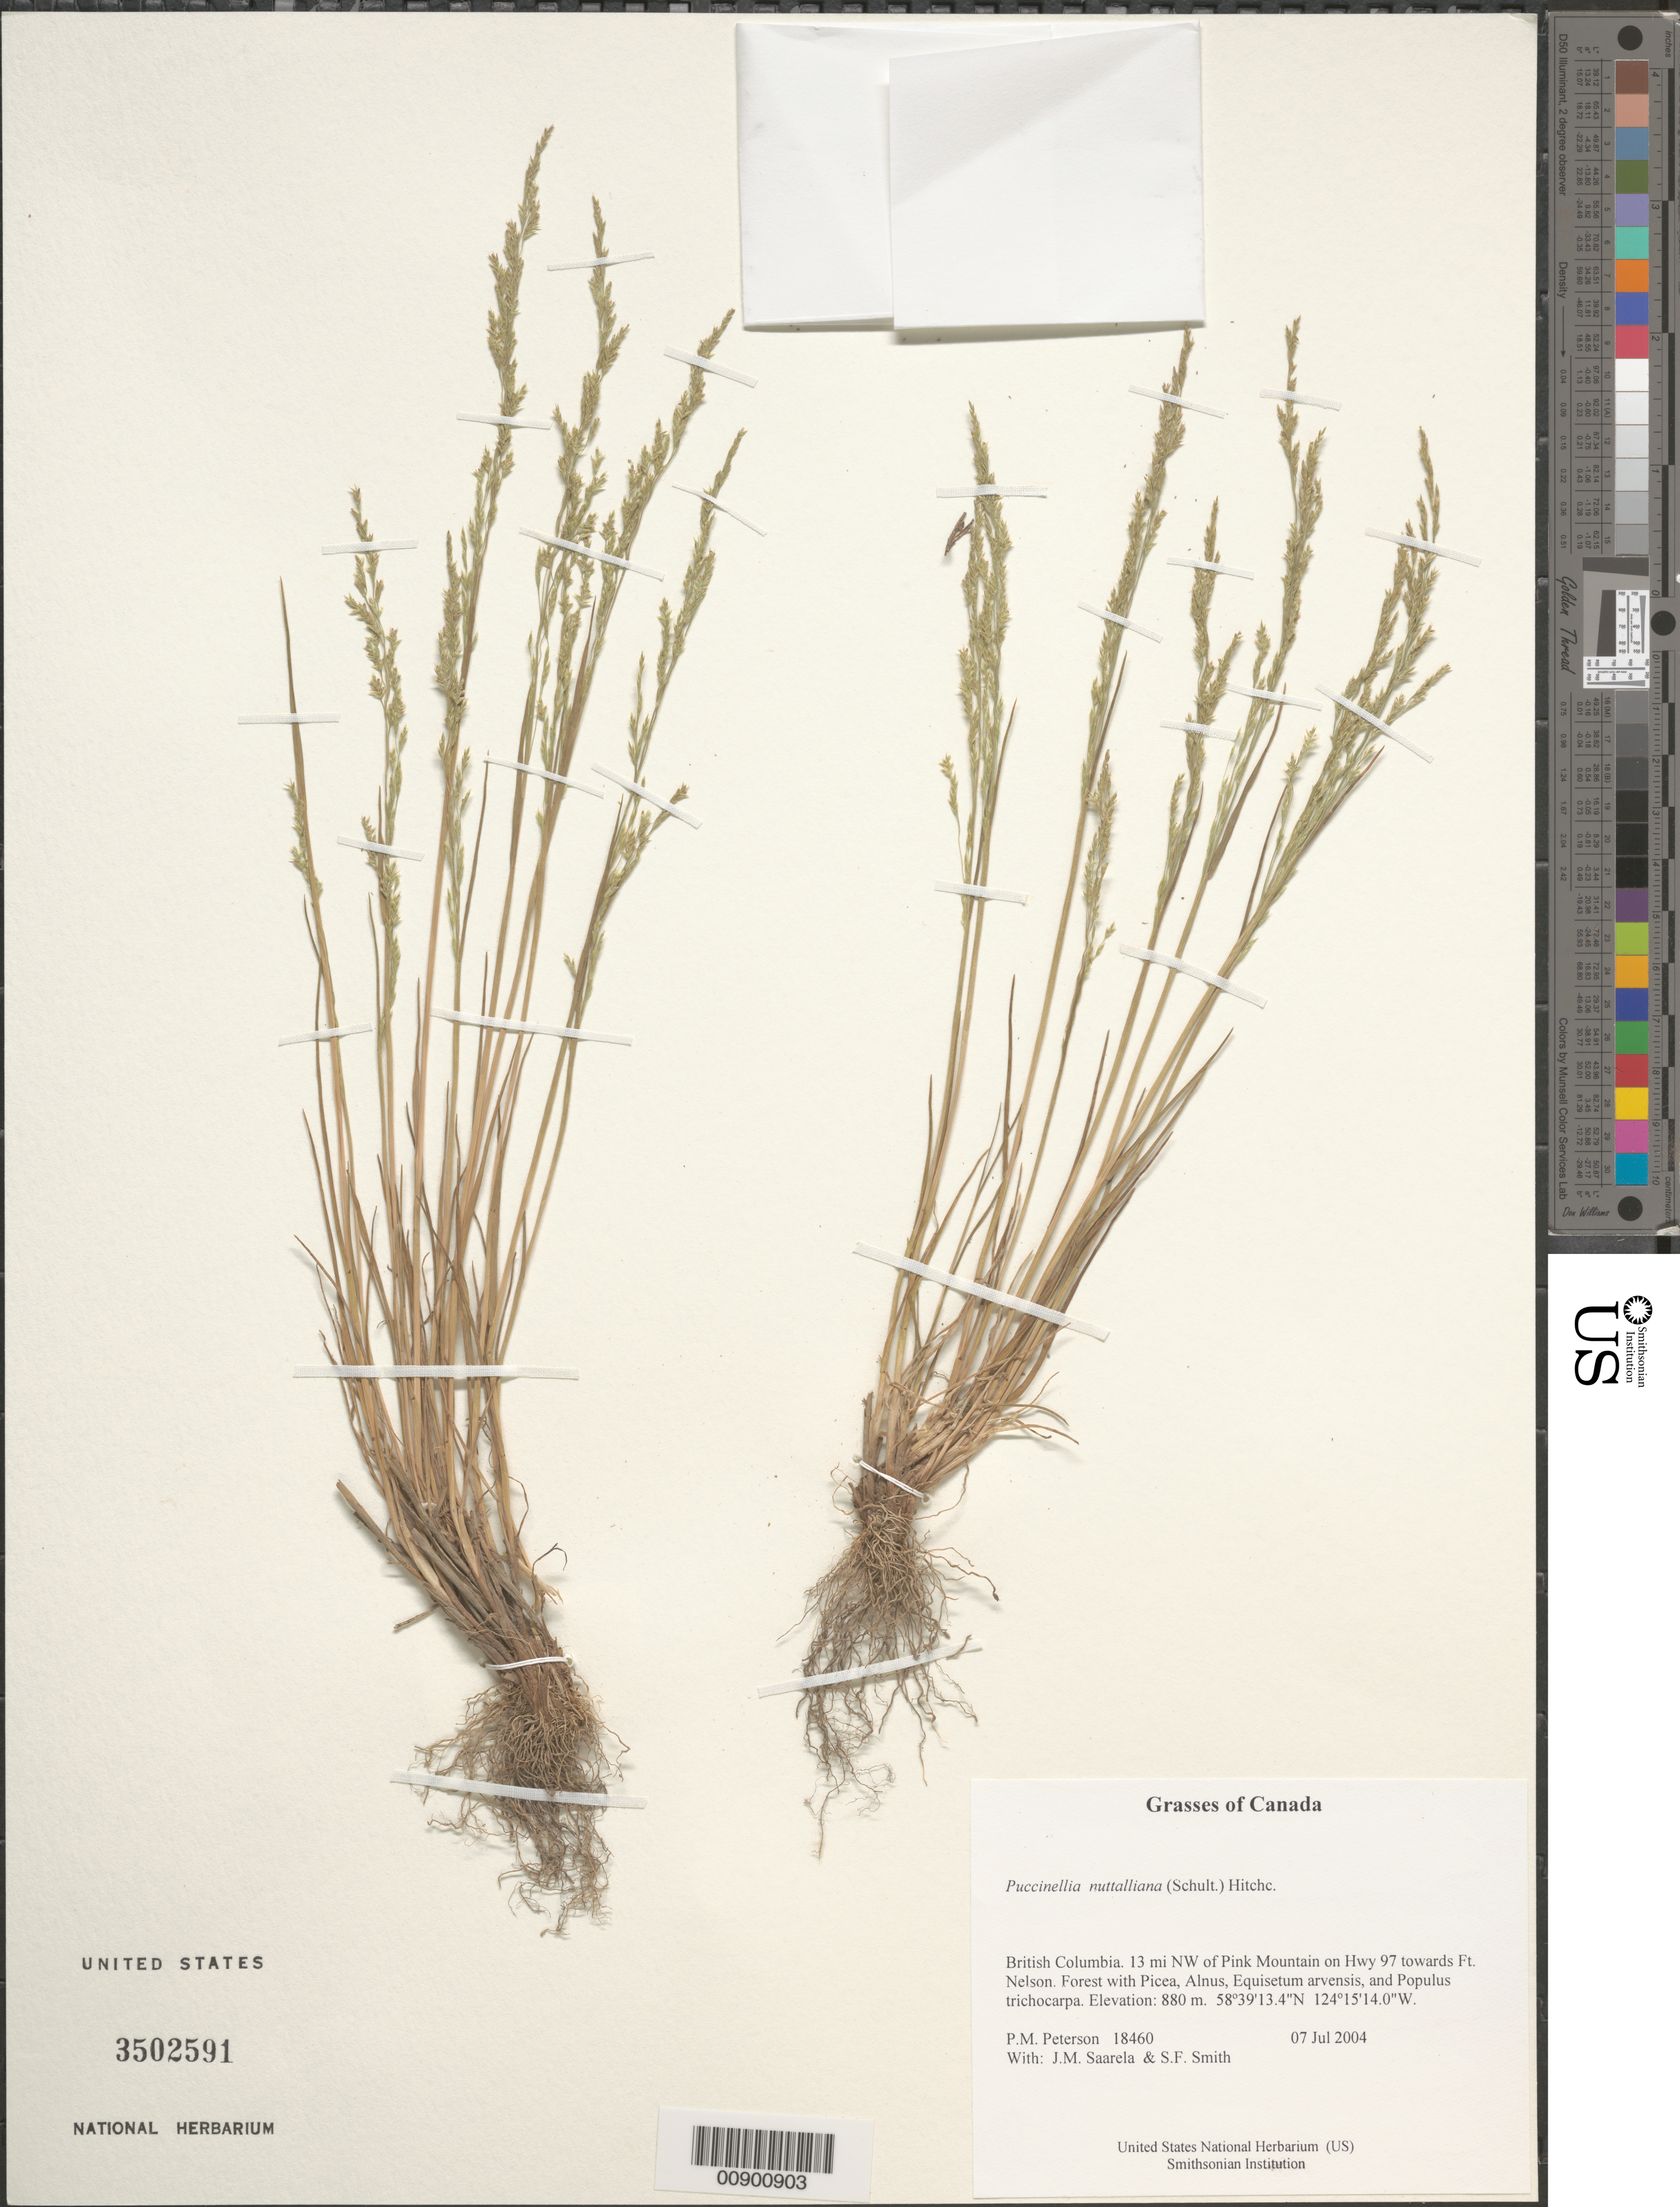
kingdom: Plantae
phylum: Tracheophyta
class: Liliopsida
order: Poales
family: Poaceae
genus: Puccinellia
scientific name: Puccinellia nuttalliana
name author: (Schult.) Hitchc.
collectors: P. M. Peterson, J. Saarela & S.F. Smith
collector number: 18460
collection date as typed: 07 Jul 2004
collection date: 2004-07-07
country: Canada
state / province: British Columbia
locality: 13 mi NW of Pink Mountain on Hwy 97 towards Ft. Nelson. Forest with Picea, Alnus, Equisetum arvensis, and Populus trichocarpa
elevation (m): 880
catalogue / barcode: US 3502591